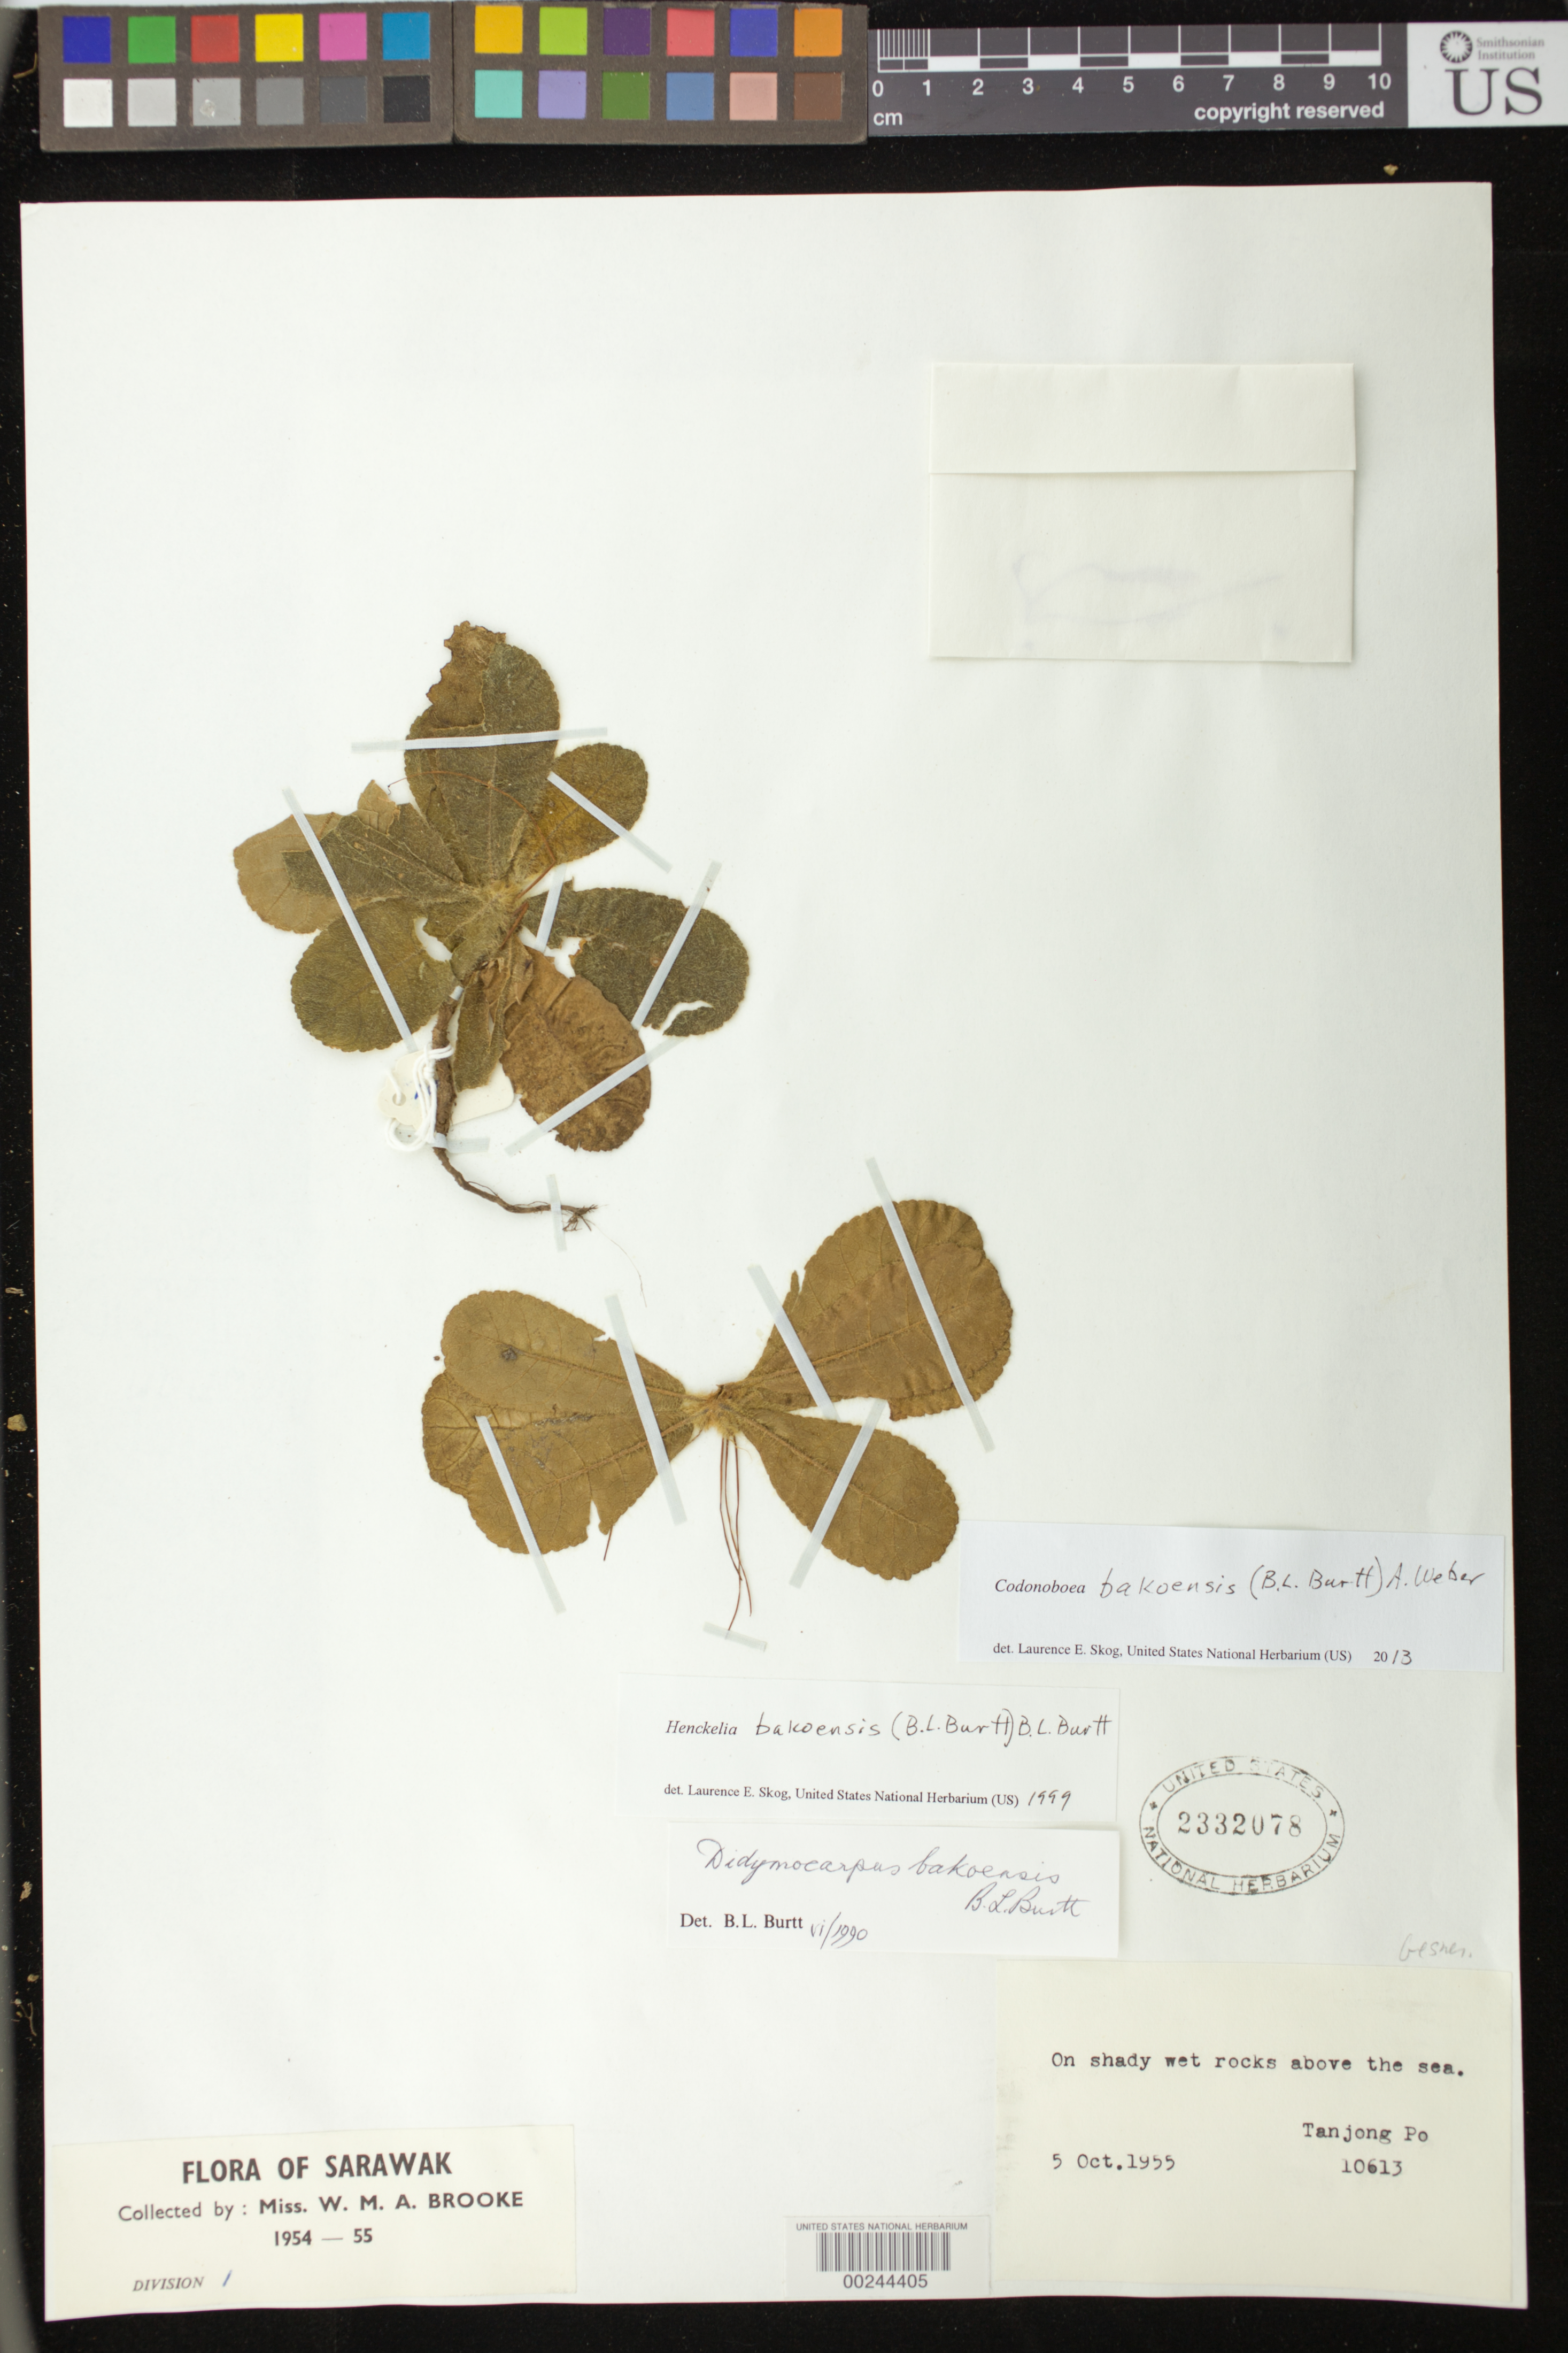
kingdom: Plantae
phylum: Tracheophyta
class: Magnoliopsida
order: Lamiales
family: Gesneriaceae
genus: Codonoboea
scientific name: Codonoboea bakoensis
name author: (B.L. Burtt) A. Weber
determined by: Skog, Laurence E.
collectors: W. Brooke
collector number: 10613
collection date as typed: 05 Oct 1955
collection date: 1955-10-05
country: Malaysia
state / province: Sarawak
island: Borneo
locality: Tanjong po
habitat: On shady wet rocks above the sea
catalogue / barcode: US 2332078